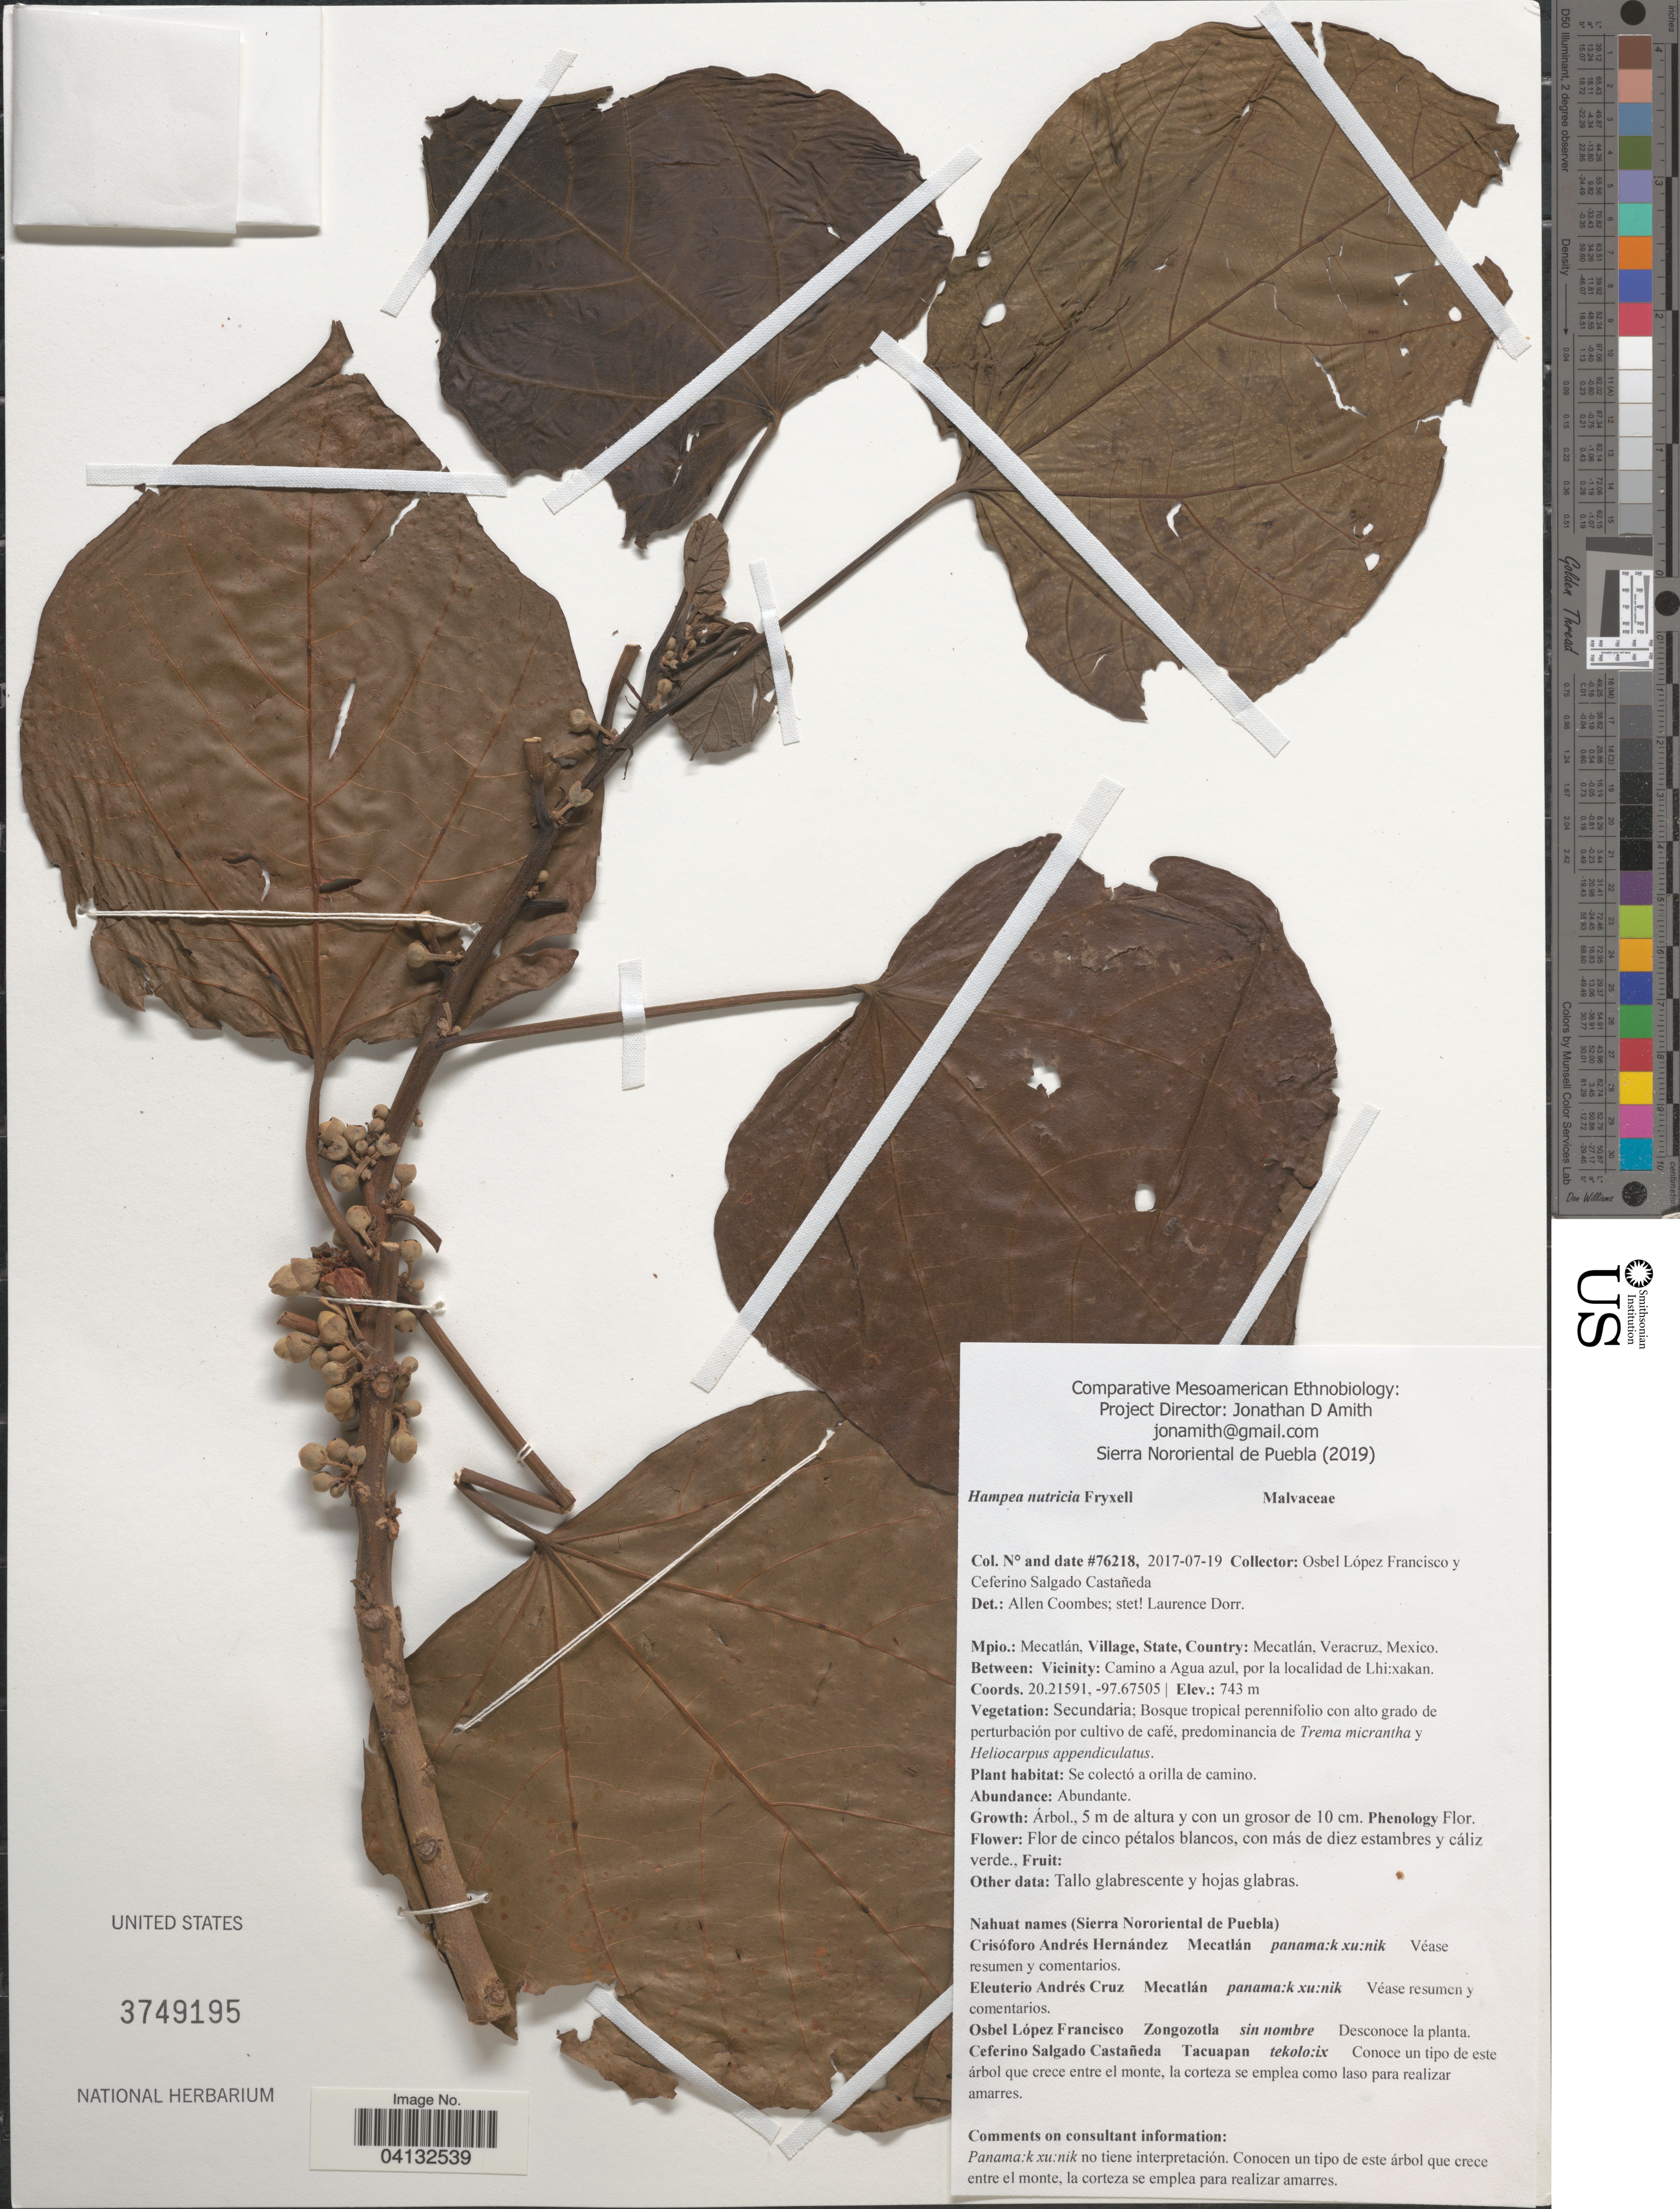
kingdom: Plantae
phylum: Tracheophyta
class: Magnoliopsida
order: Malvales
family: Malvaceae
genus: Hampea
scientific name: Hampea nutricia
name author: Fryxell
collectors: O. Francisco & C. Salgado Castañeda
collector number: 76218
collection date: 2017-07-19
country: Mexico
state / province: Veracruz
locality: Mpio.: Mecatlán, Village: Mecatlán, Veracruz. Between: Vicinity: Camino a Agua azul, por la localidad de Lhi:xakan.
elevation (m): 743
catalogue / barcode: US 3749195